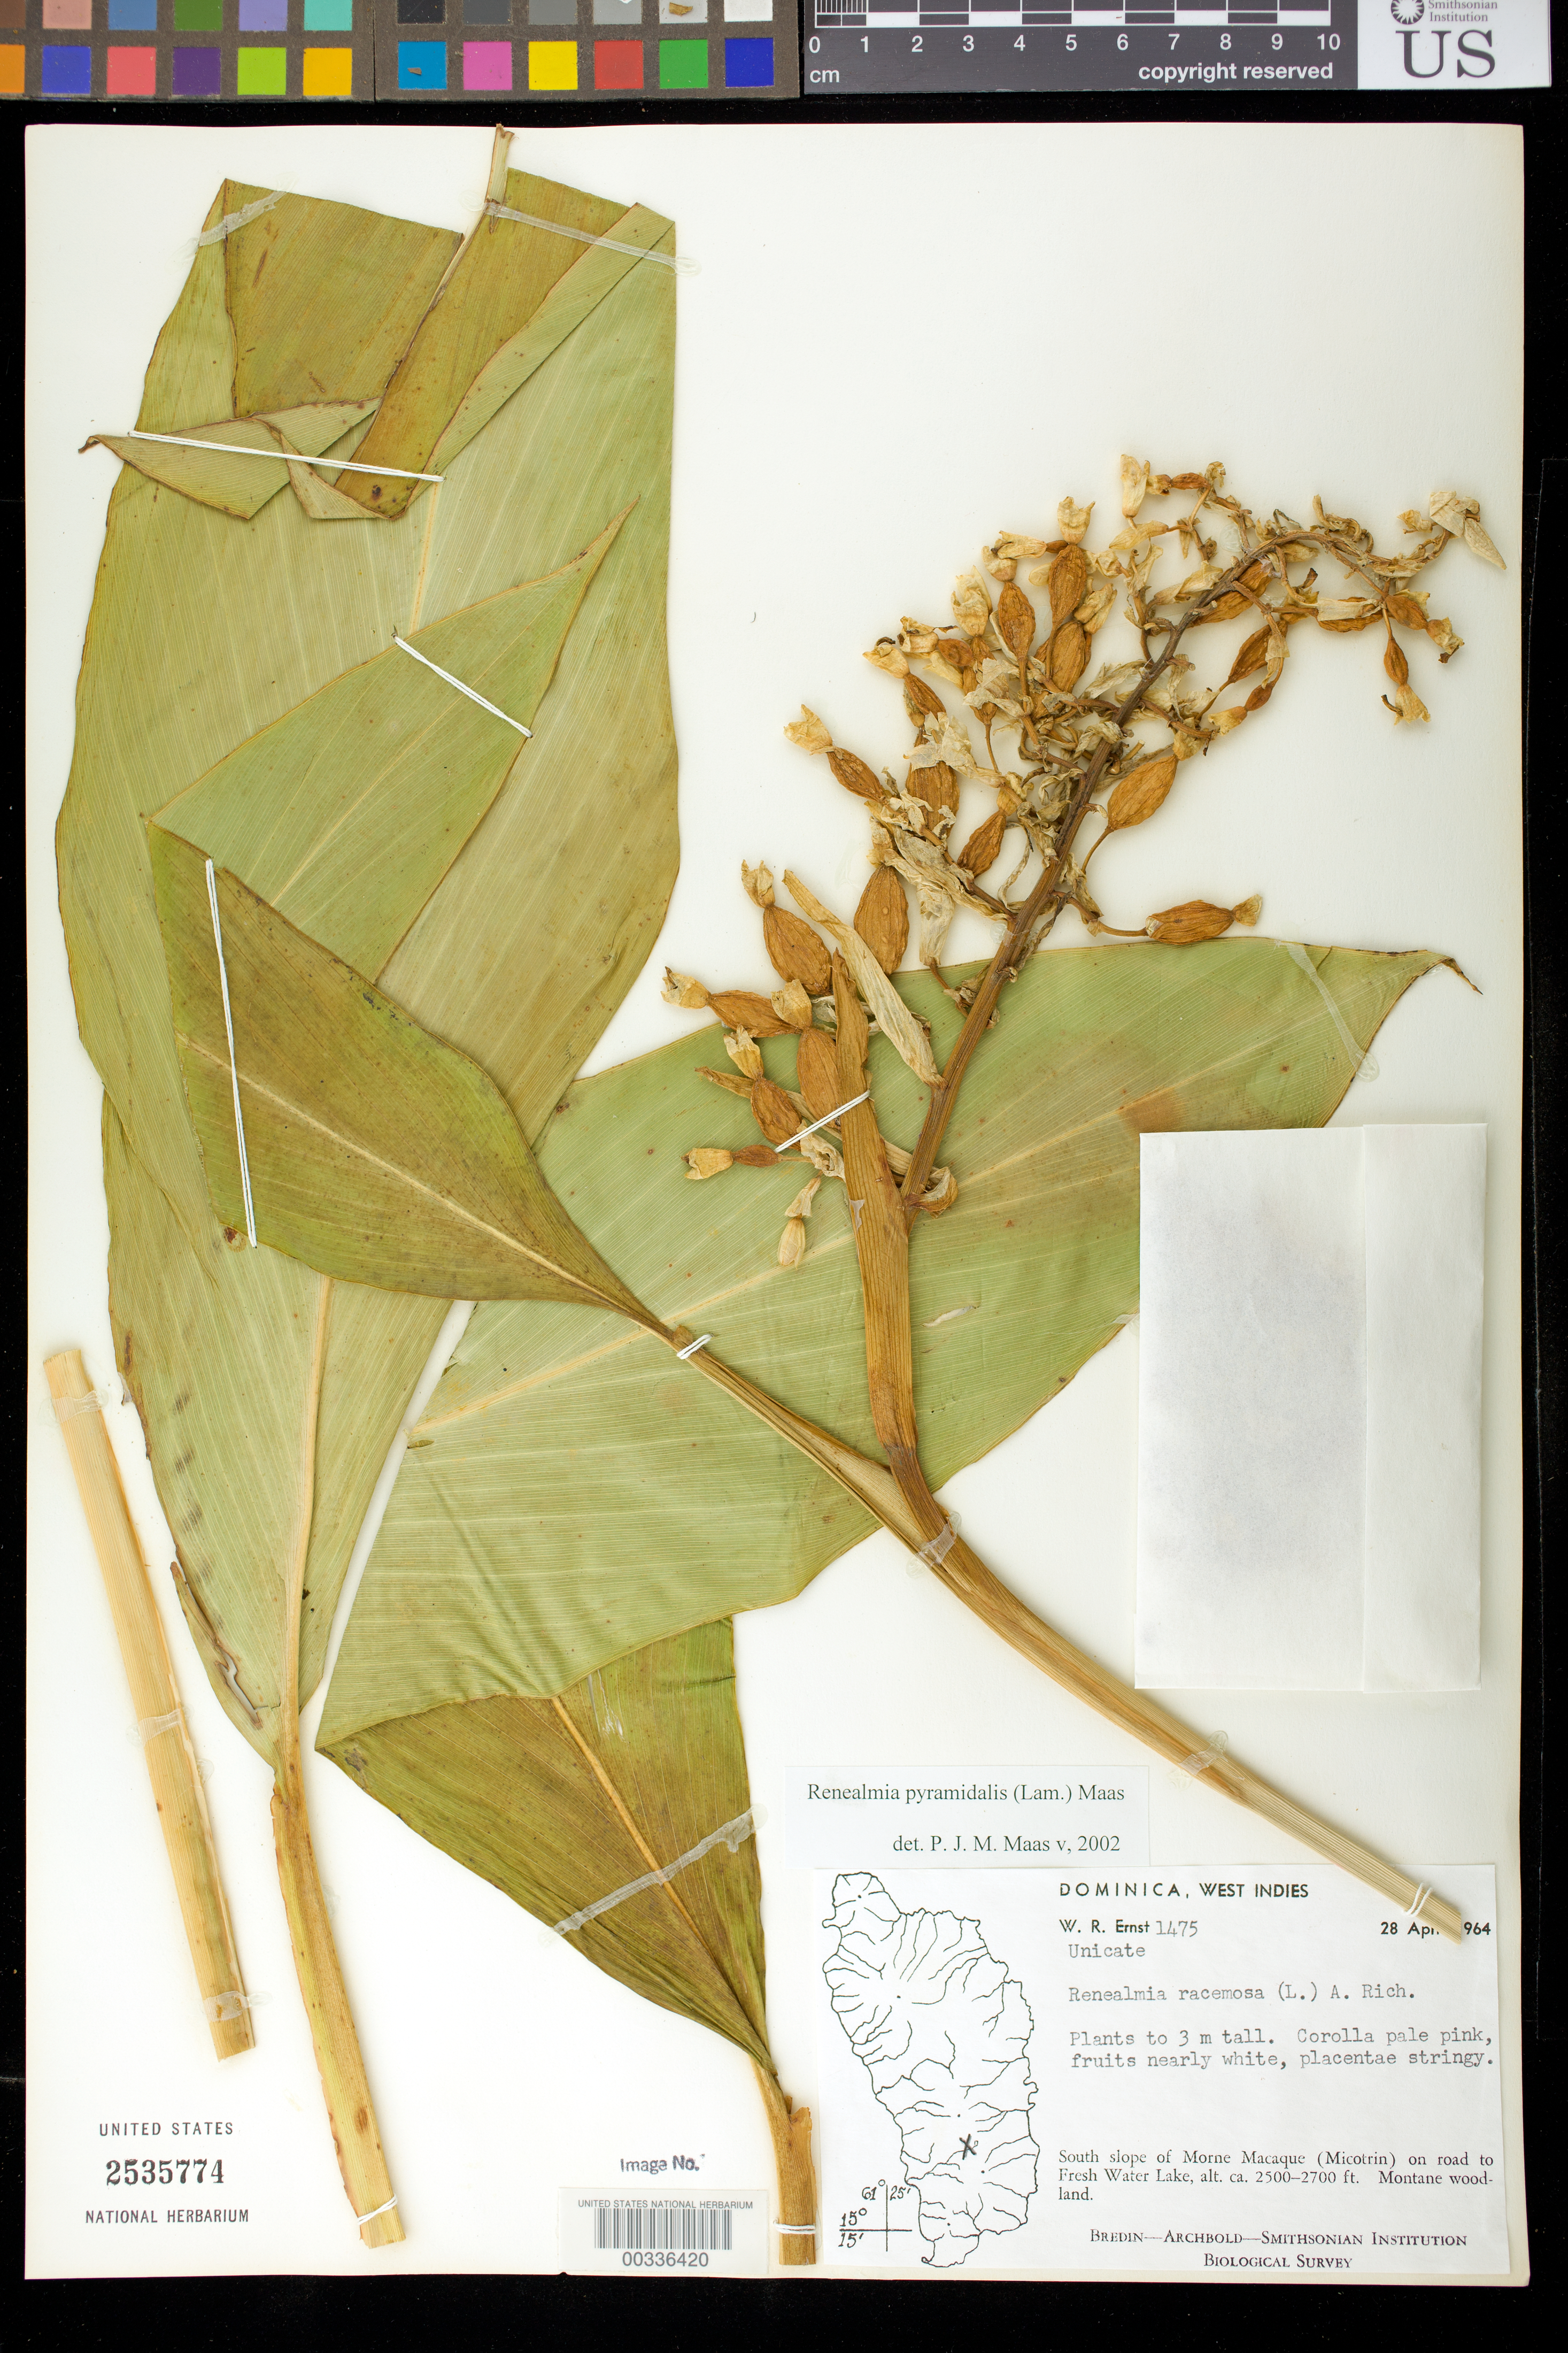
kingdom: Plantae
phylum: Tracheophyta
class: Liliopsida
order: Zingiberales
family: Zingiberaceae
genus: Renealmia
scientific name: Renealmia pyramidalis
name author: (Lam.) Maas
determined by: Maas, Paul J. M.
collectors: W. R. Ernst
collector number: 1475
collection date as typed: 28 Apr 1964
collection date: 1964-04-28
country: Dominica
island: Dominica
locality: S slope of morne macaque (micotrin) on road to fresh water lake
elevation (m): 762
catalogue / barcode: US 2535774